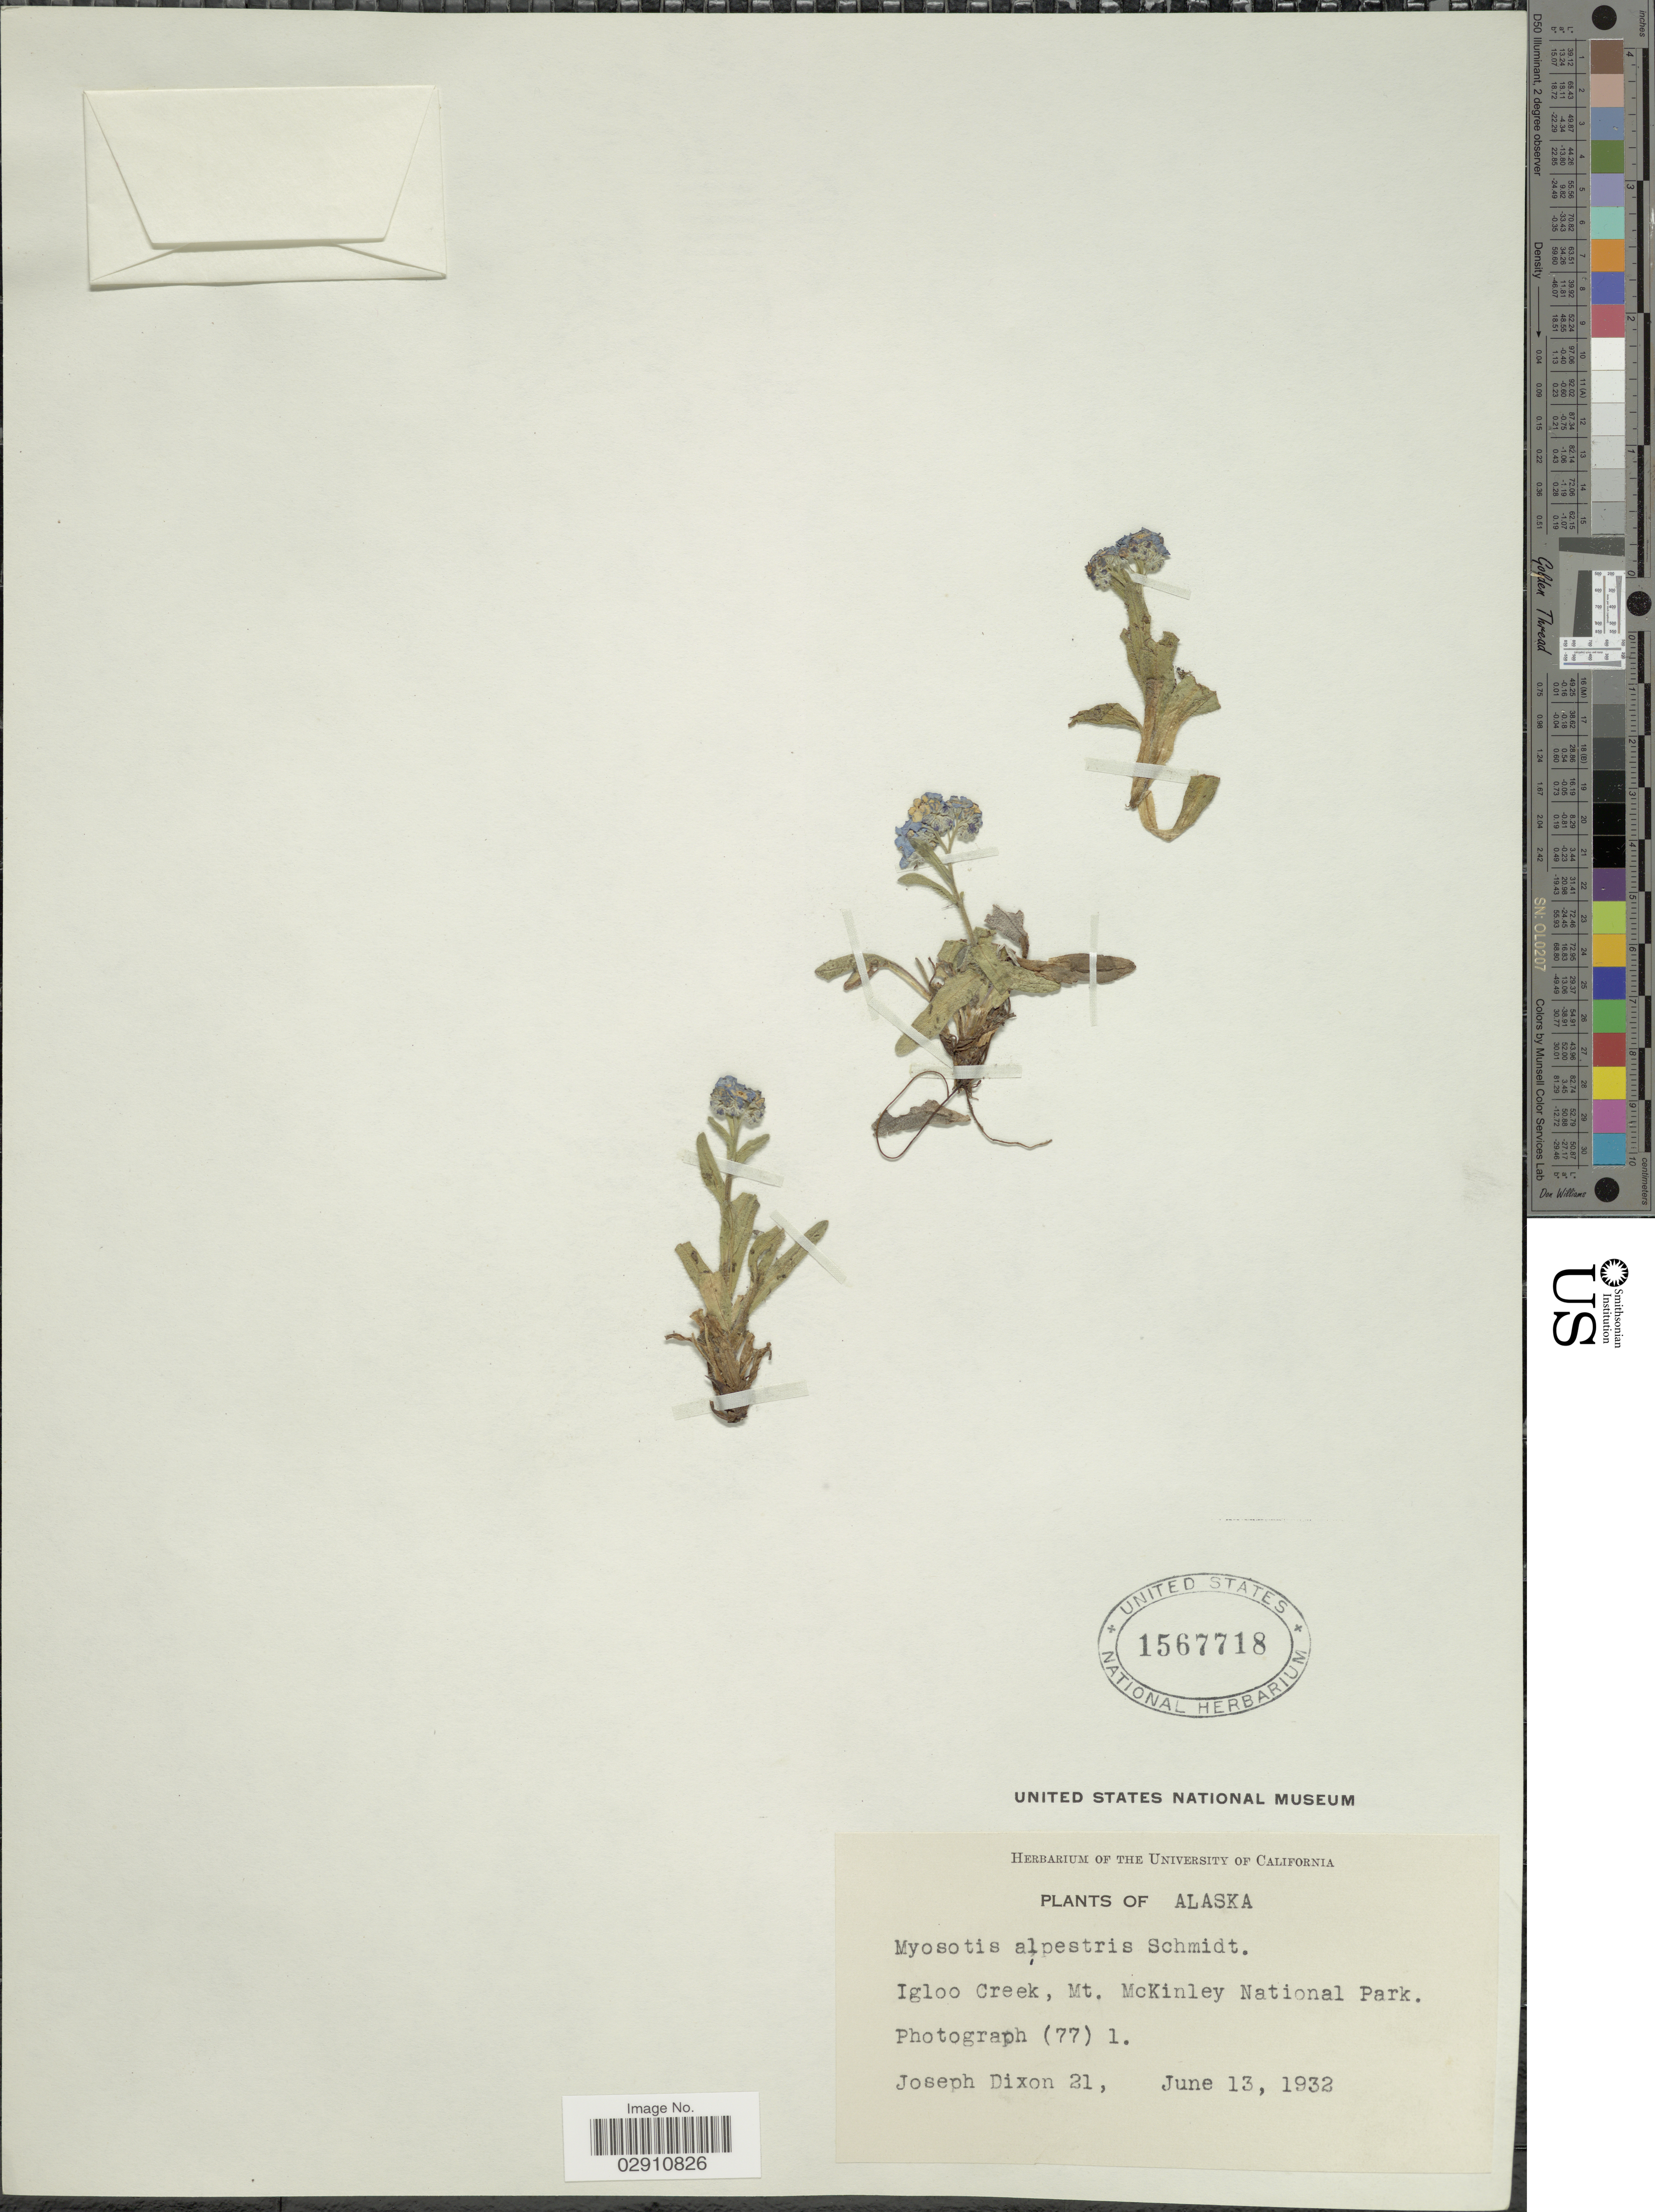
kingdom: Plantae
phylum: Tracheophyta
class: Magnoliopsida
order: Boraginales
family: Boraginaceae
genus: Myosotis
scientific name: Myosotis alpestris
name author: F.W. Schmidt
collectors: J. Dixon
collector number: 21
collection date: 1932-06-13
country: United States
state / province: Alaska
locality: Igloo Creek, Mt. McKinley National Park.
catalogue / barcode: US 1567718